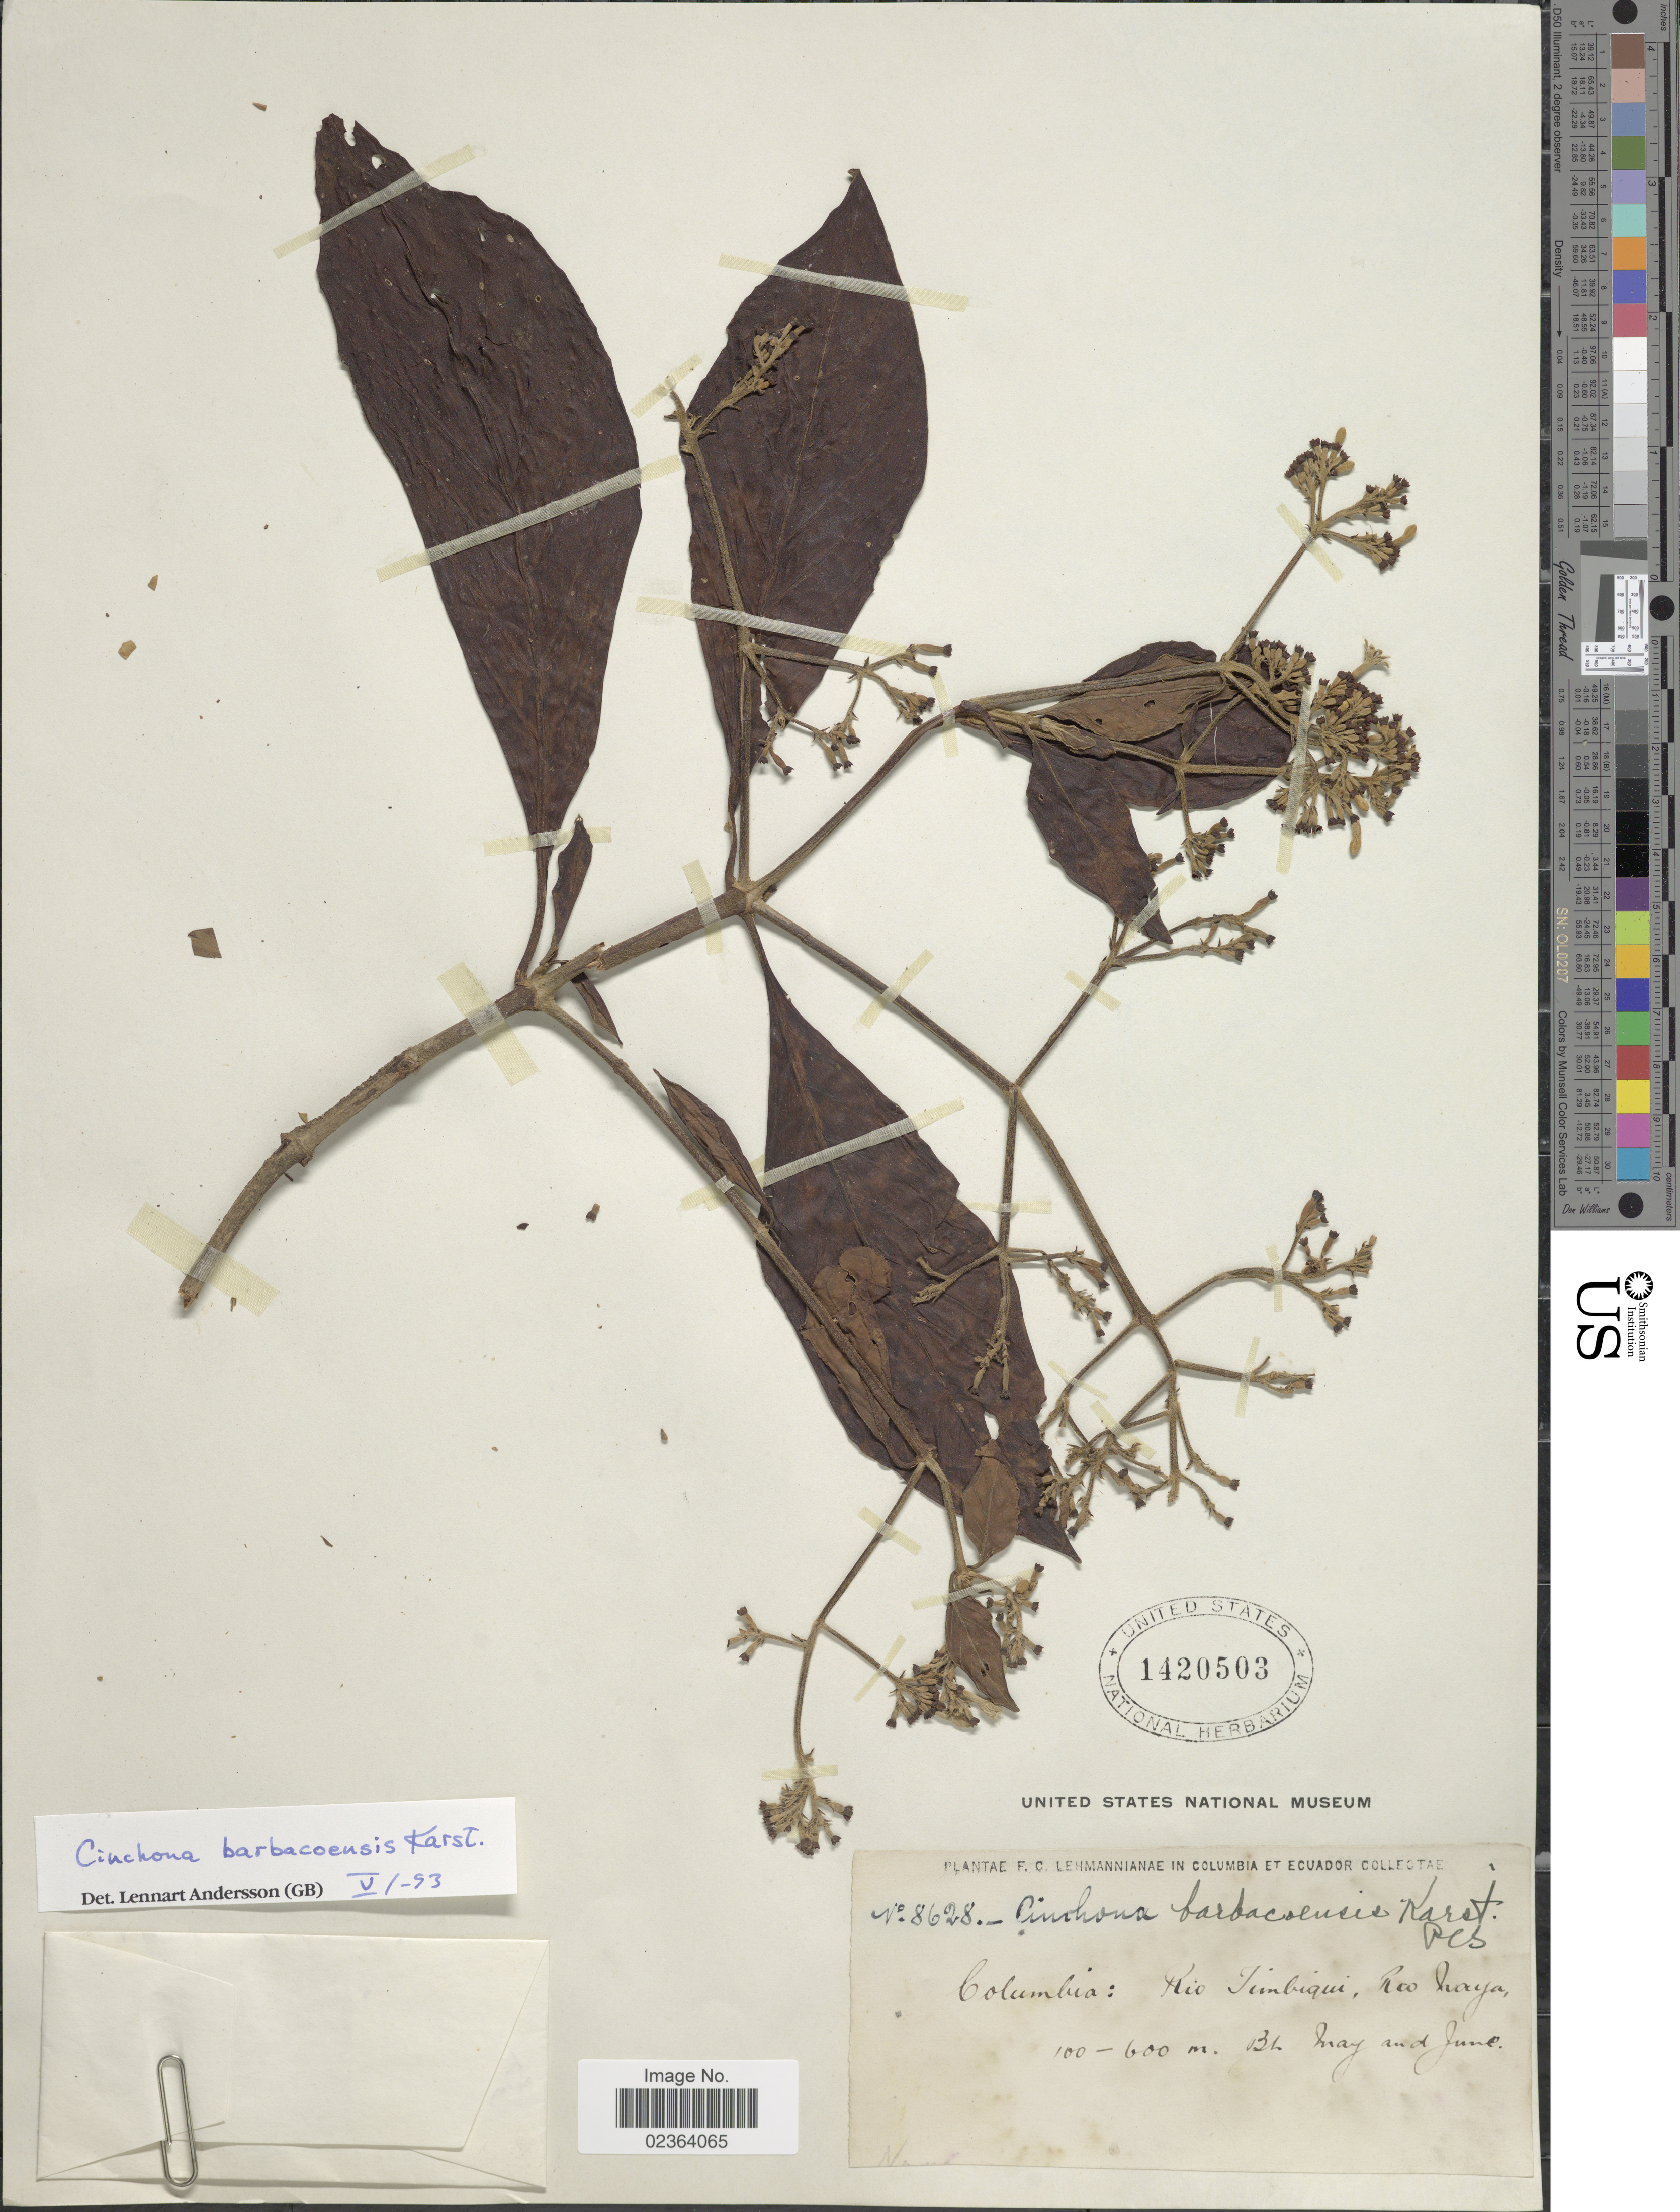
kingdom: Plantae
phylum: Tracheophyta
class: Magnoliopsida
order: Gentianales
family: Rubiaceae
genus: Cinchona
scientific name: Cinchona barbacoensis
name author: L.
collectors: F. C. Lehmann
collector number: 8628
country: Colombia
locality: Colombia: Rio Timbiqui, Rio Naya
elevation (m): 100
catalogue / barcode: US 1420503